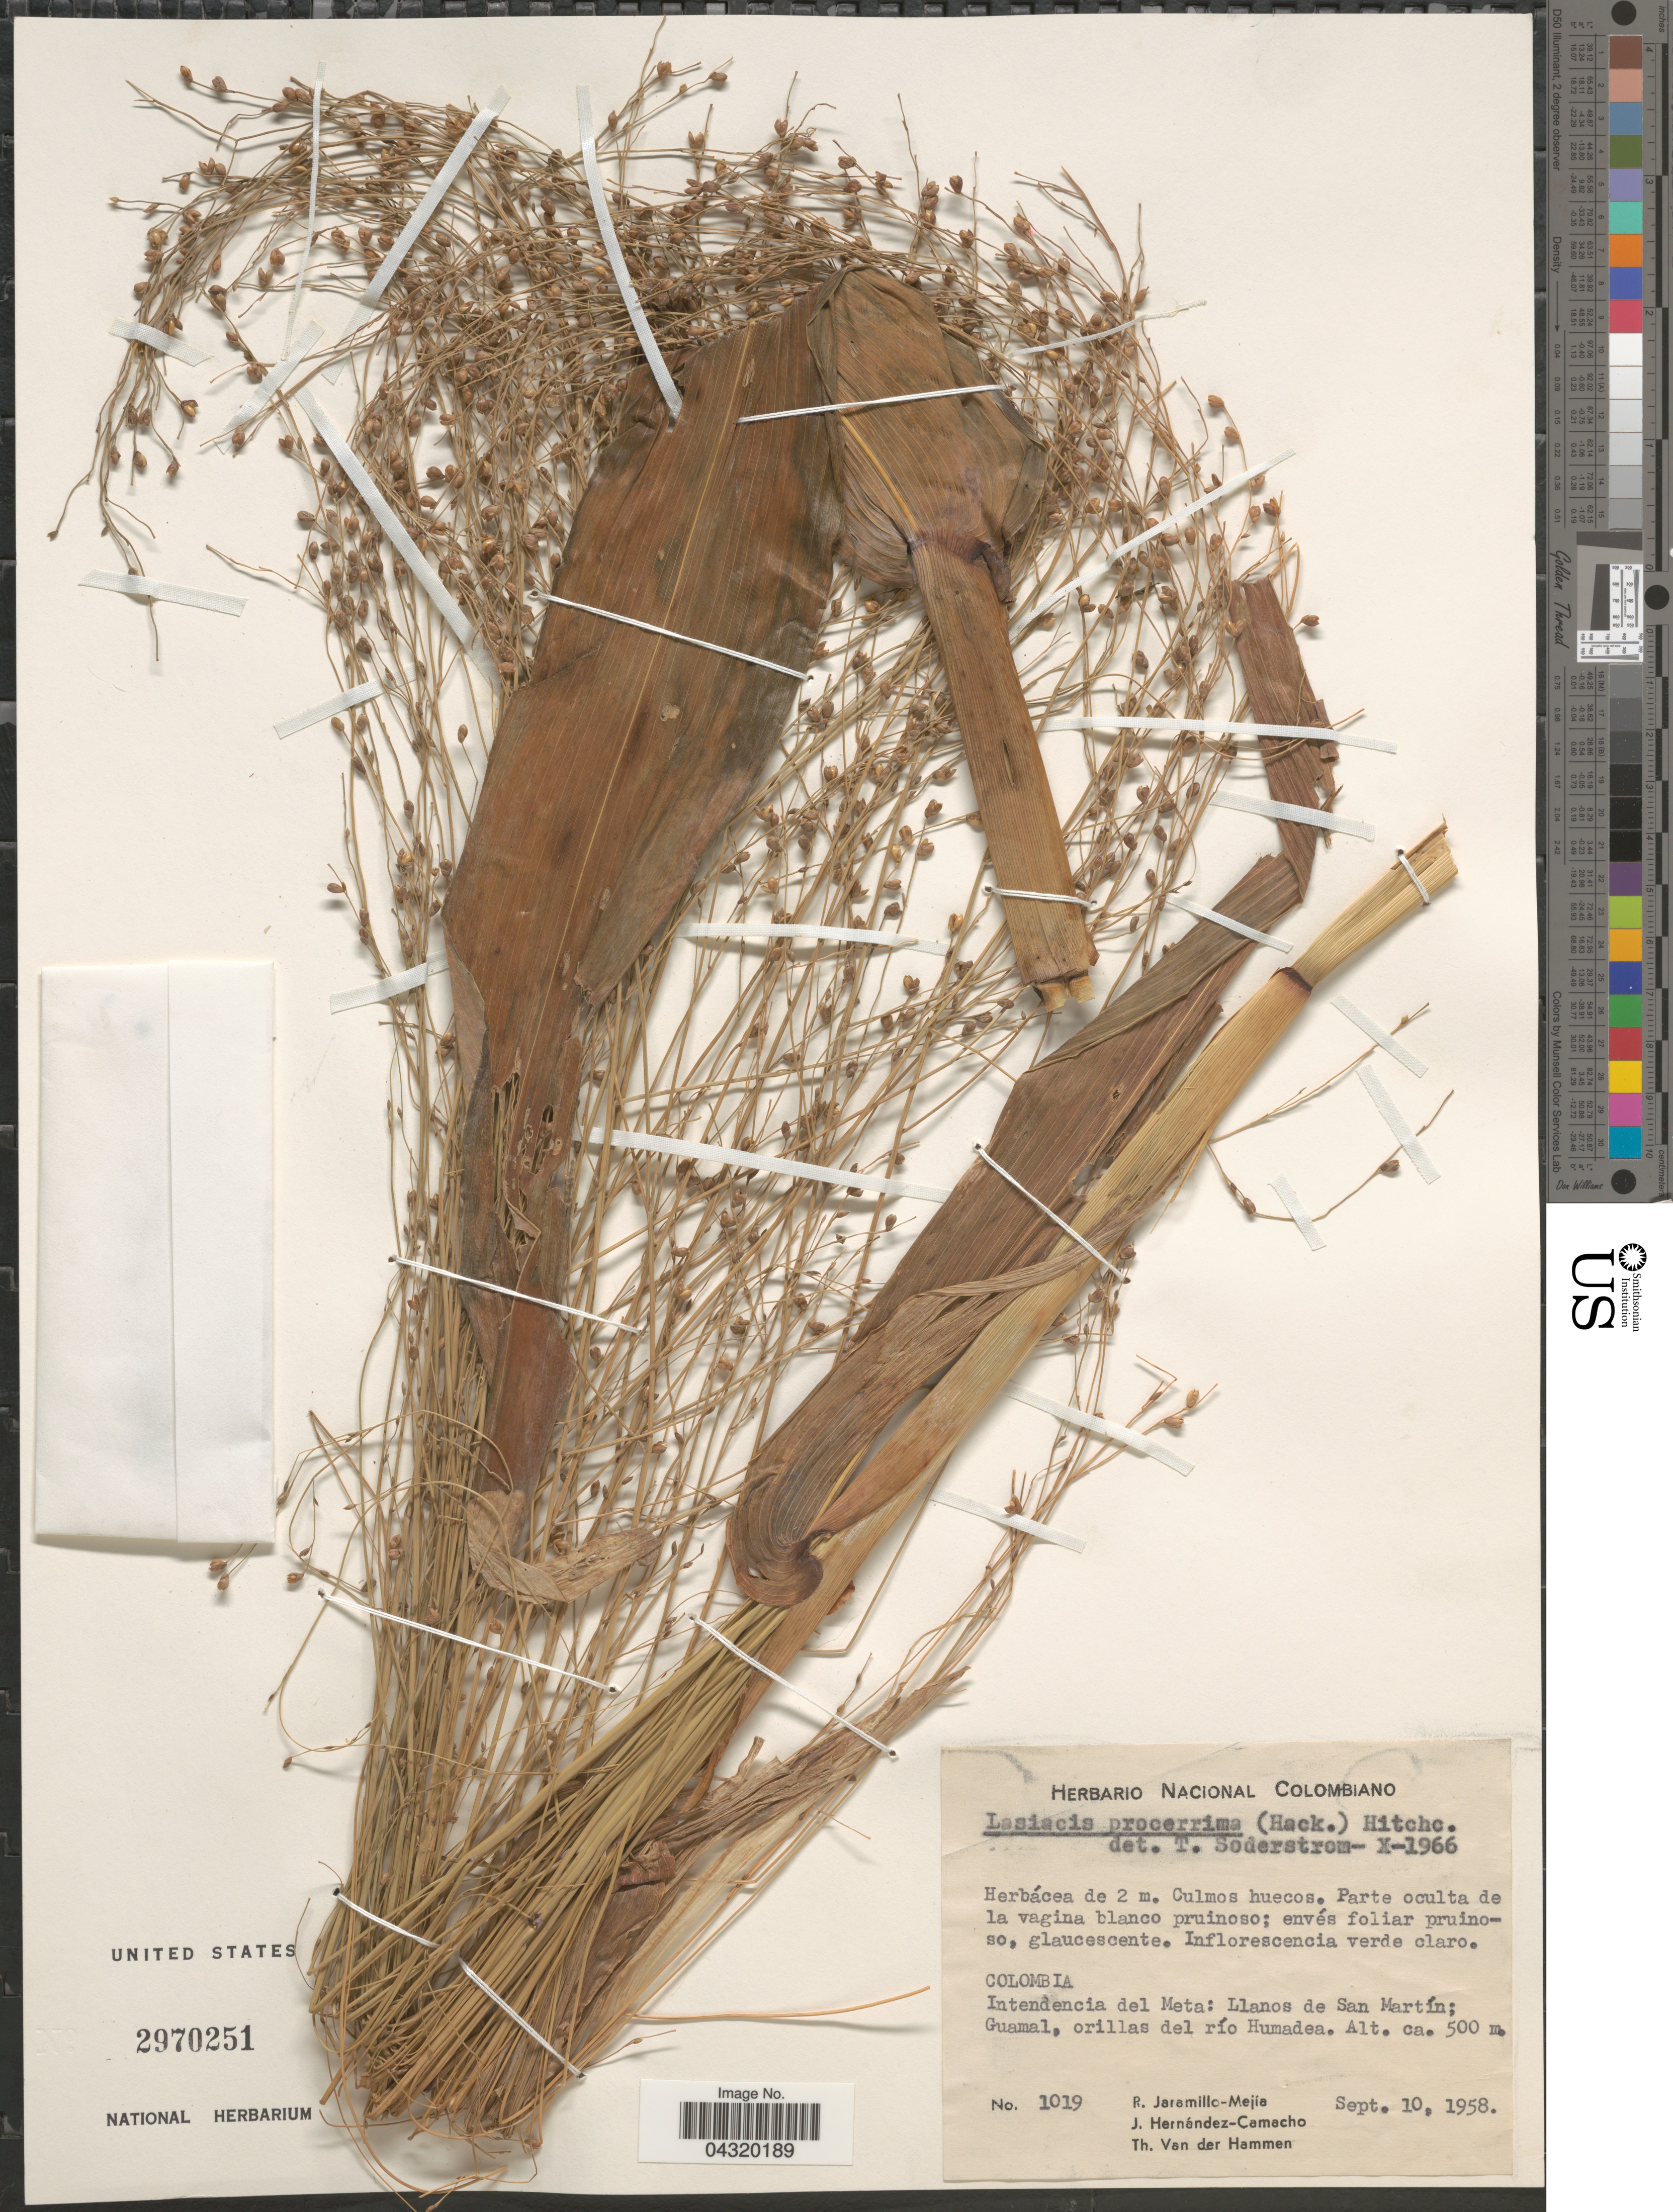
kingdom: Plantae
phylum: Tracheophyta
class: Liliopsida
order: Poales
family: Poaceae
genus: Lasiacis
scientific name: Lasiacis procerrima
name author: (Hack.) Hitchc.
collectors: R. Jaramillo M., J. Hernández-Camacho & T. Hammen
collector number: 1019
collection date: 1958-09-10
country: Colombia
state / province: Meta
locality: Intendencia del Meta: Llanos de San Martín; Guamal, orillas del río Humadea.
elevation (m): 500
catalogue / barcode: US 2970251